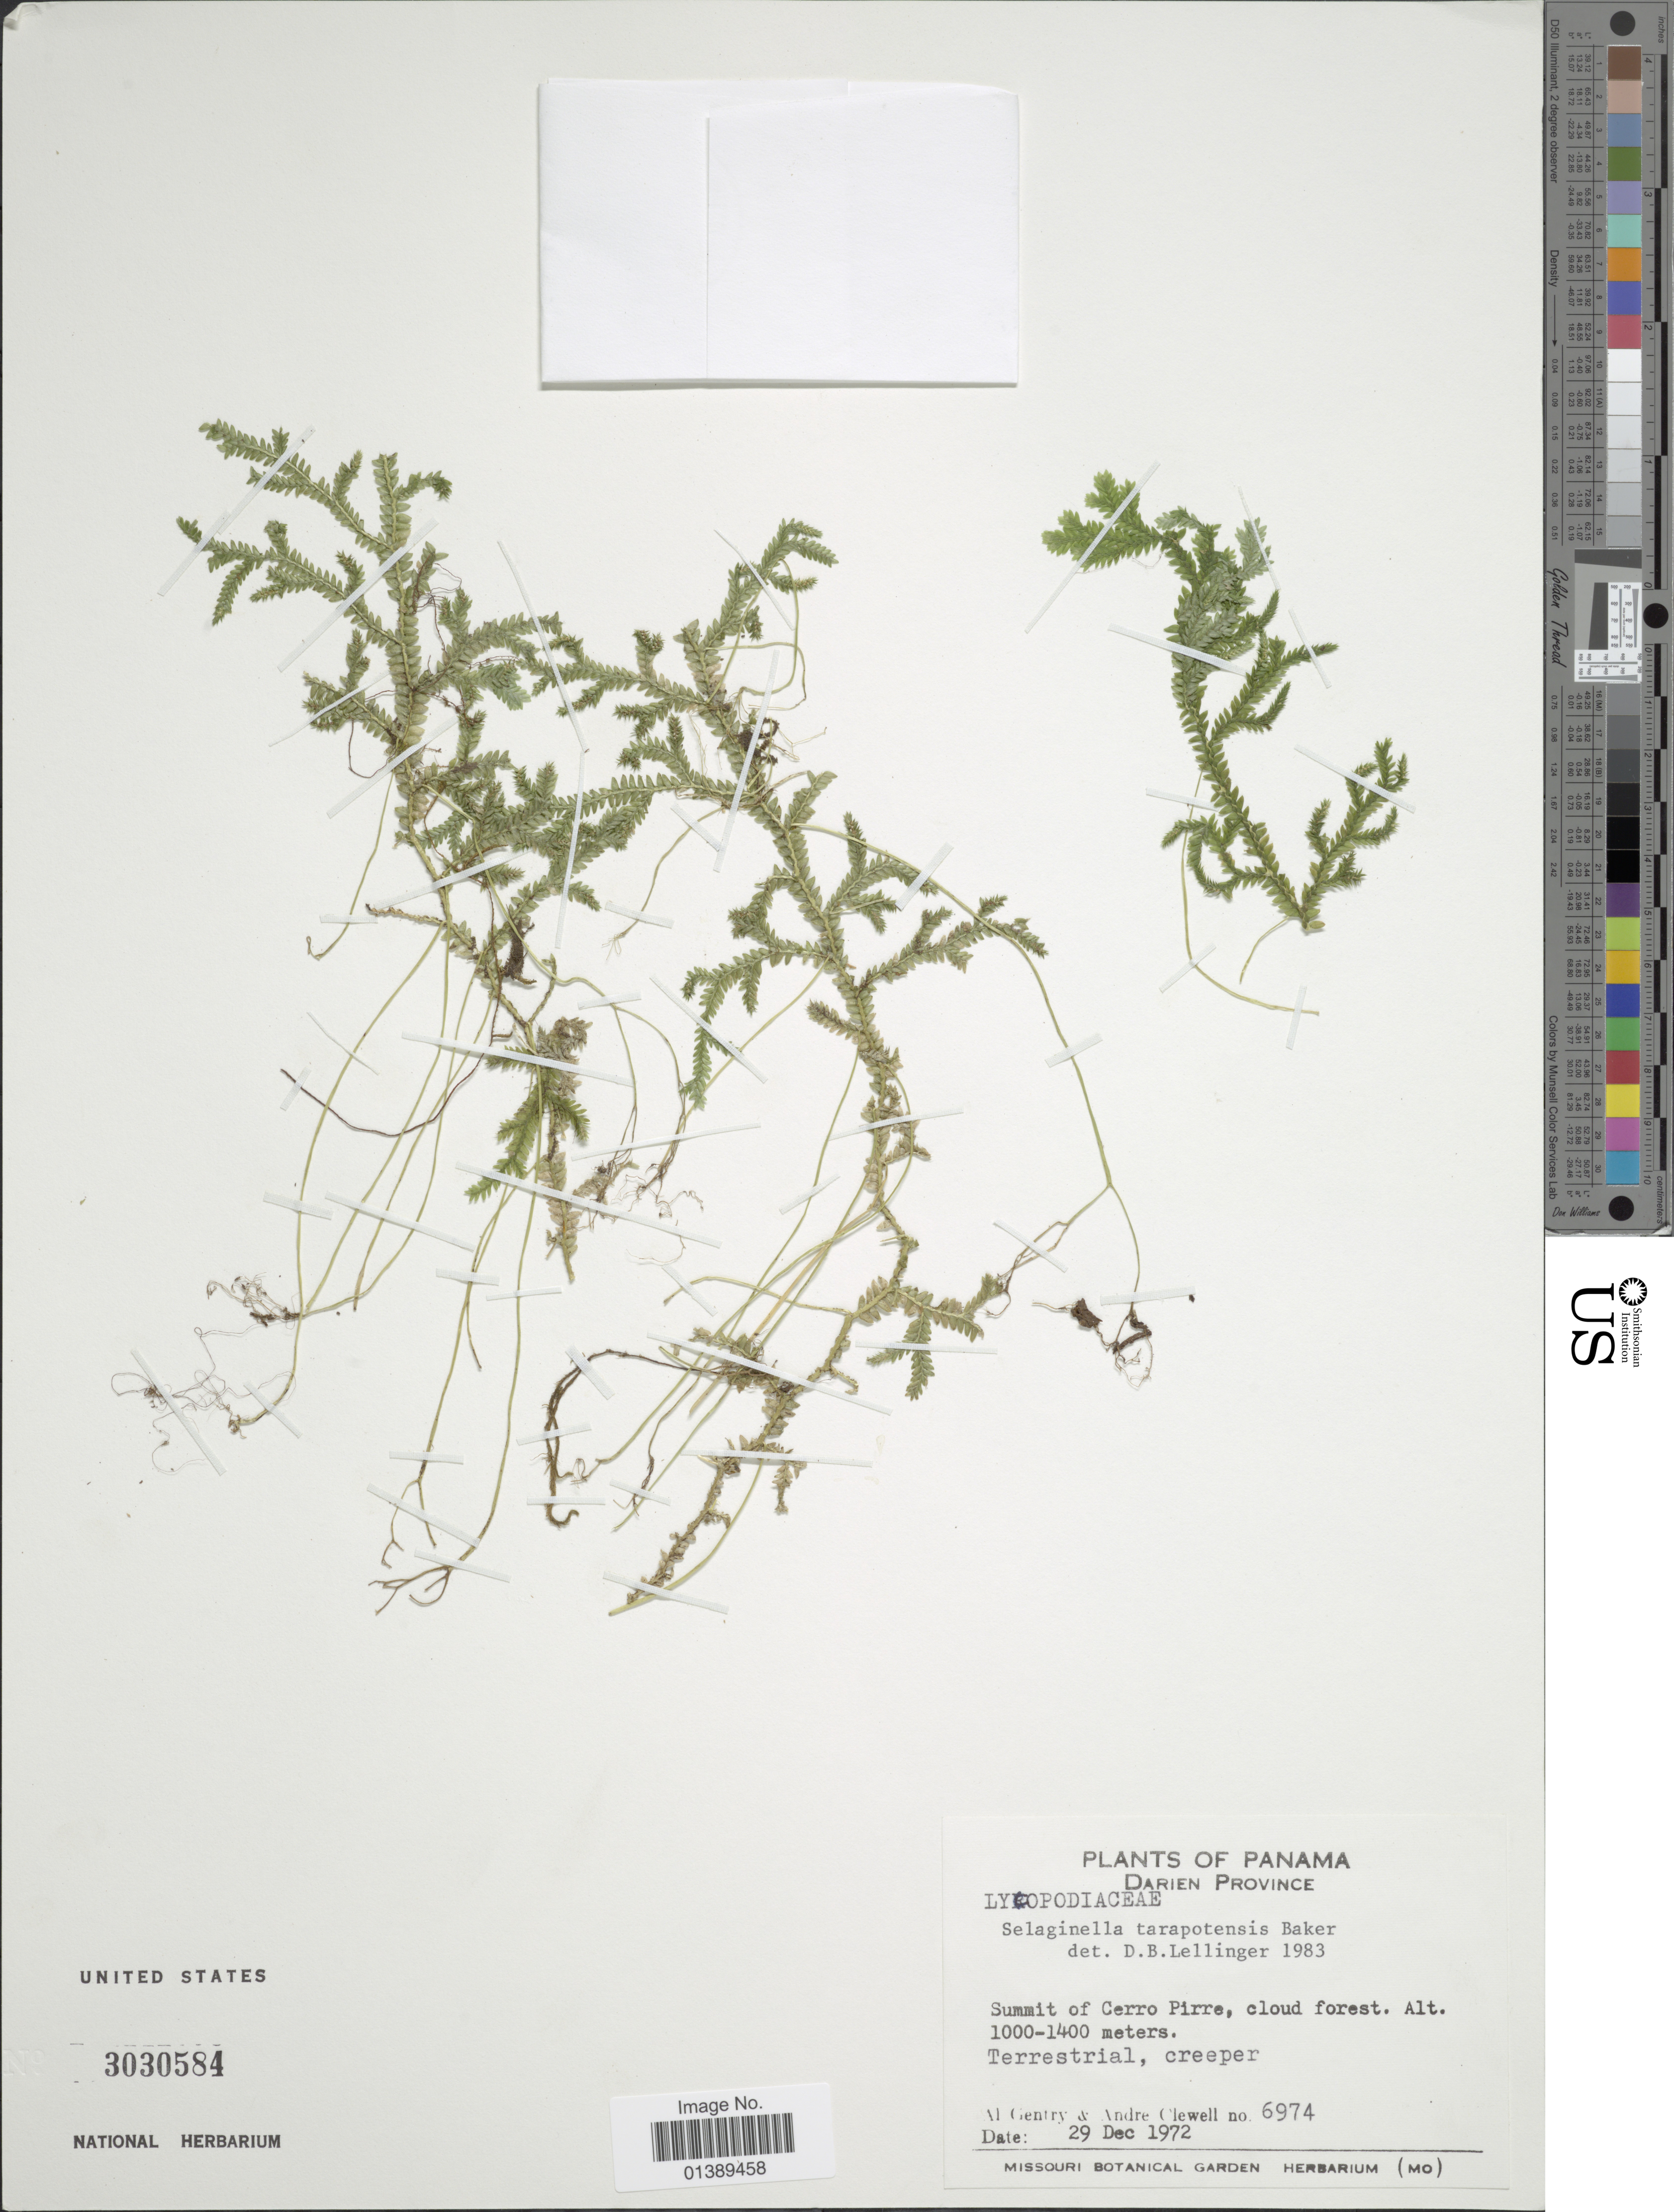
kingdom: Plantae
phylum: Tracheophyta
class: Lycopodiopsida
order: Selaginellales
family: Selaginellaceae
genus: Selaginella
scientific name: Selaginella tarapotensis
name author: Baker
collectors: A. H. Gentry & A. Clewell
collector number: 6974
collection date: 1972-12-29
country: Panama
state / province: Darién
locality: Summit of Cerro Pirre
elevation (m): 1000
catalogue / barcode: US 3030584